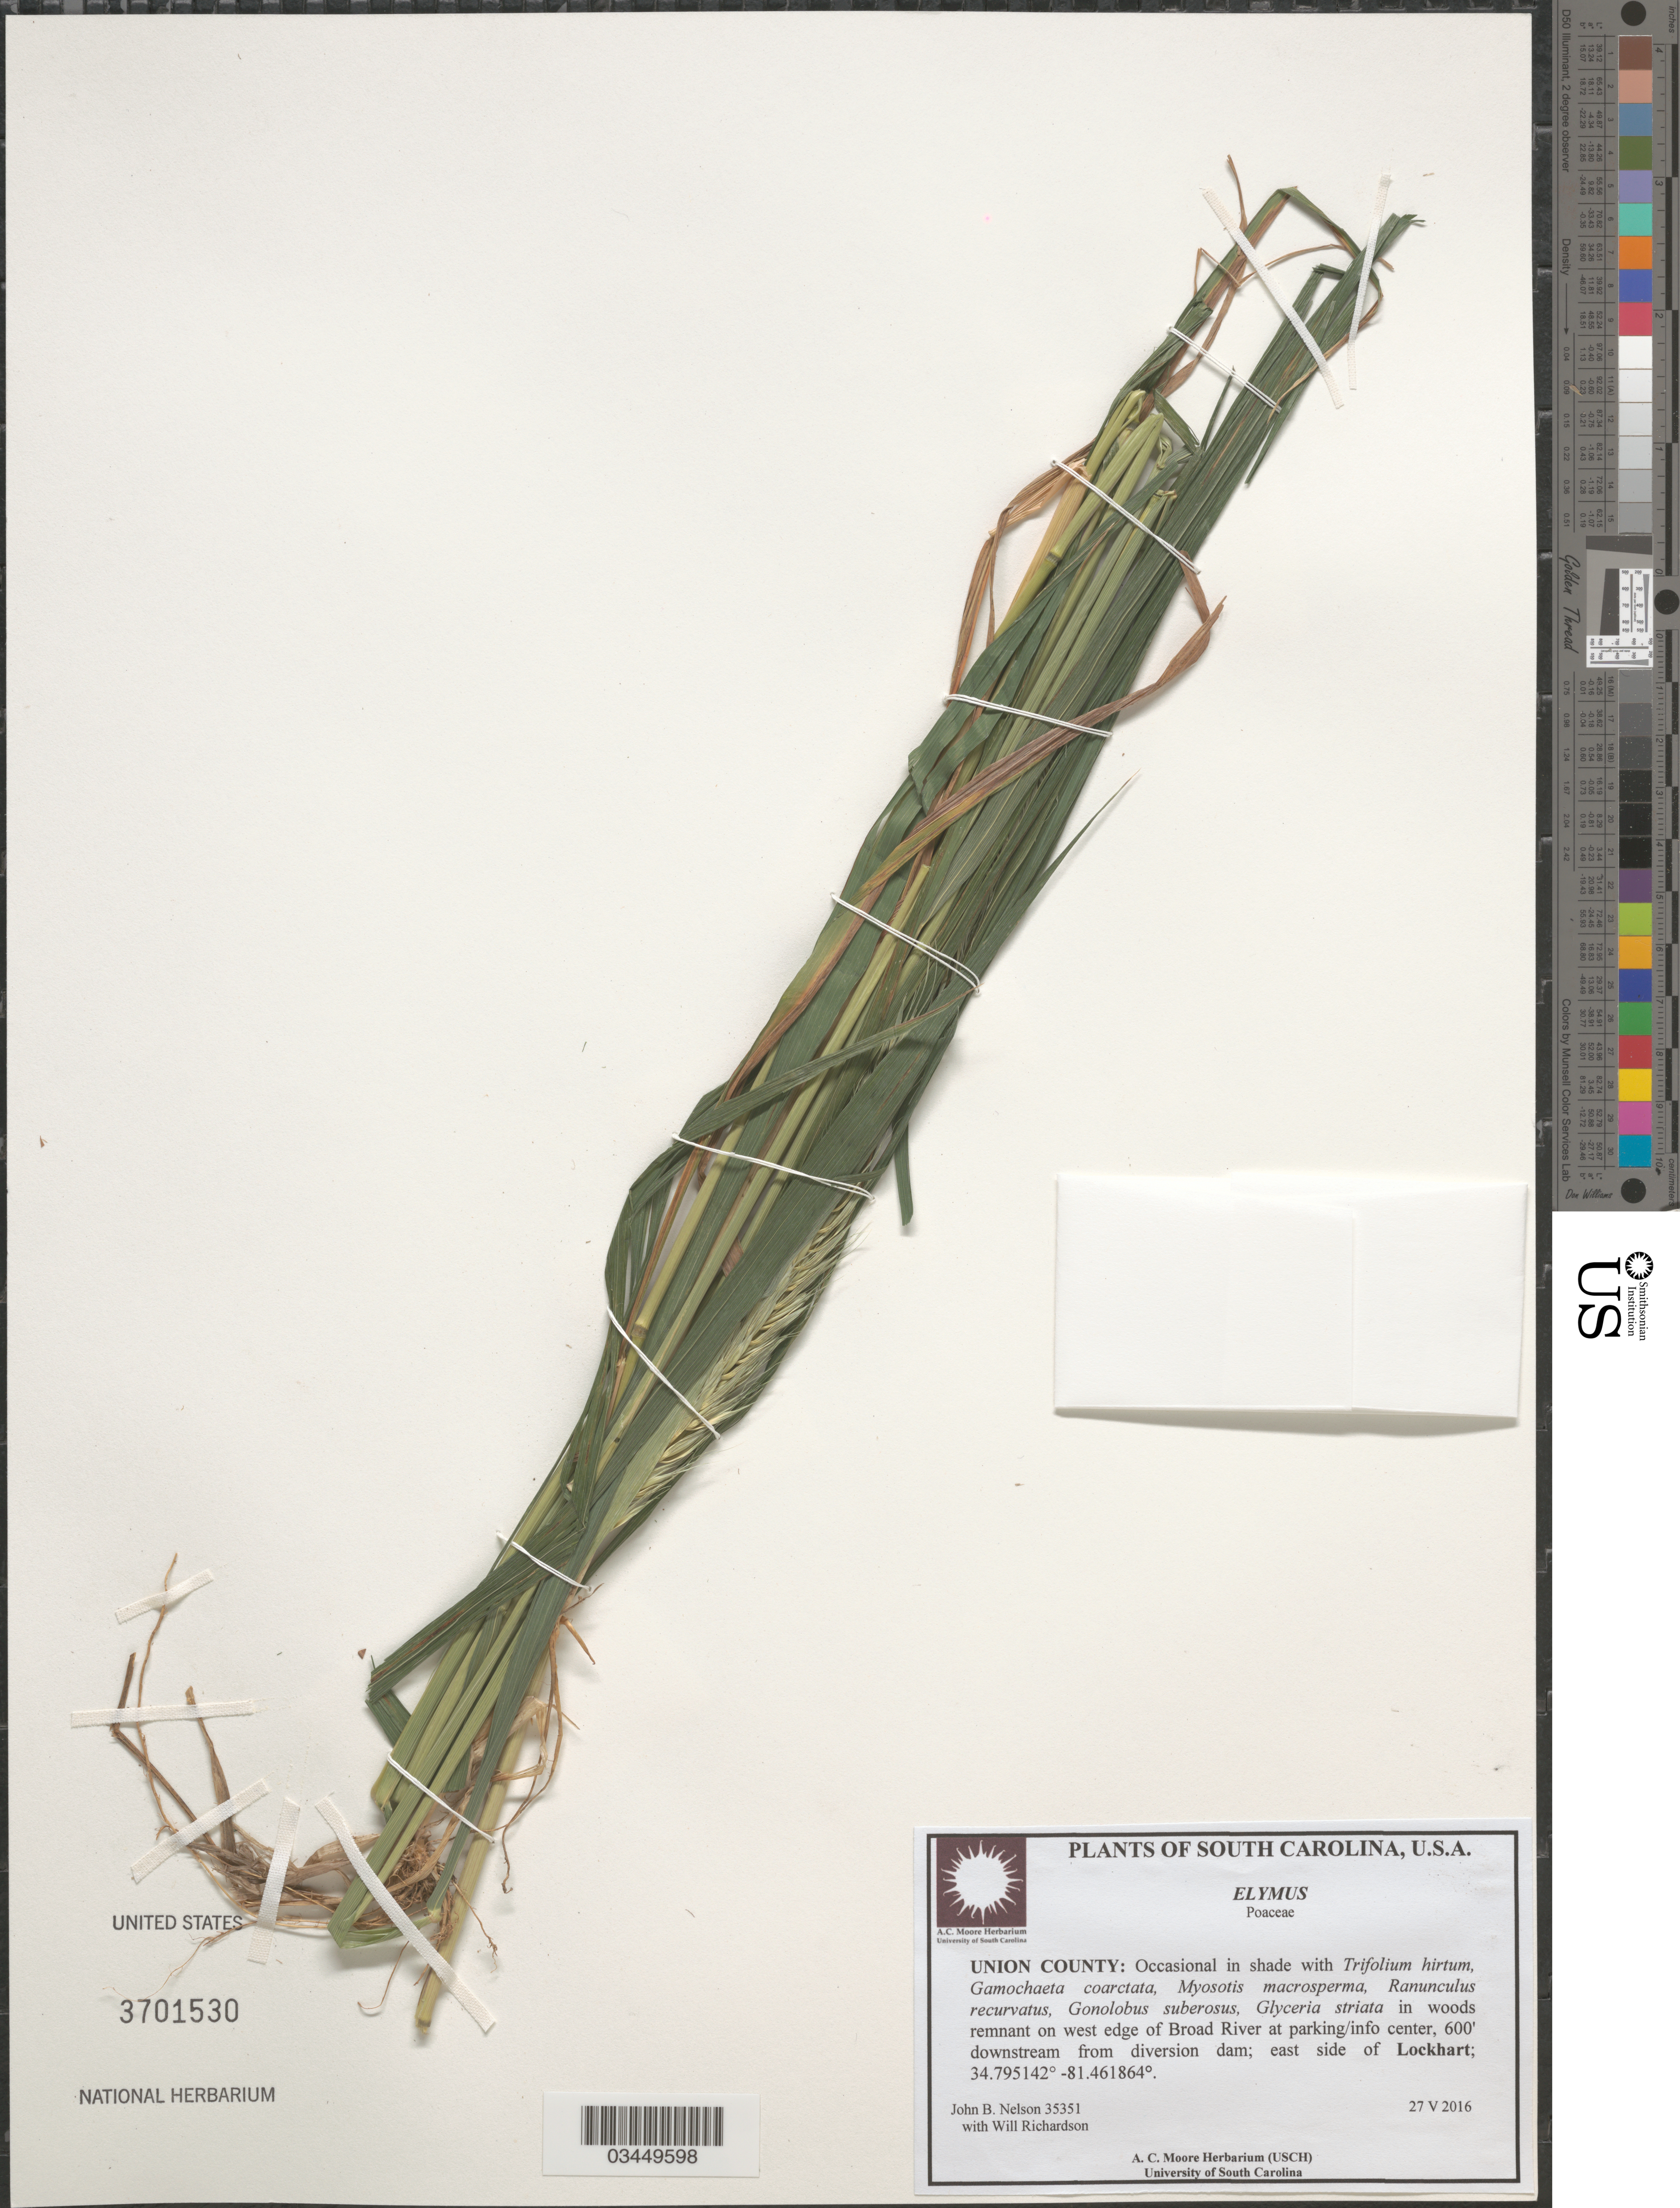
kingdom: Plantae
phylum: Tracheophyta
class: Liliopsida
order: Poales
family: Poaceae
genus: Elymus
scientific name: Elymus sp.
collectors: J. B. Nelson & W. Richardson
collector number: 35351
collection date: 2016-05-27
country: United States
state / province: South Carolina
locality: Union County: In woods on remnant on west edge of Broad River at parking/info center, downstream from diversion dam; east side of Lockhart.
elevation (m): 183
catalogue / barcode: US 3701530